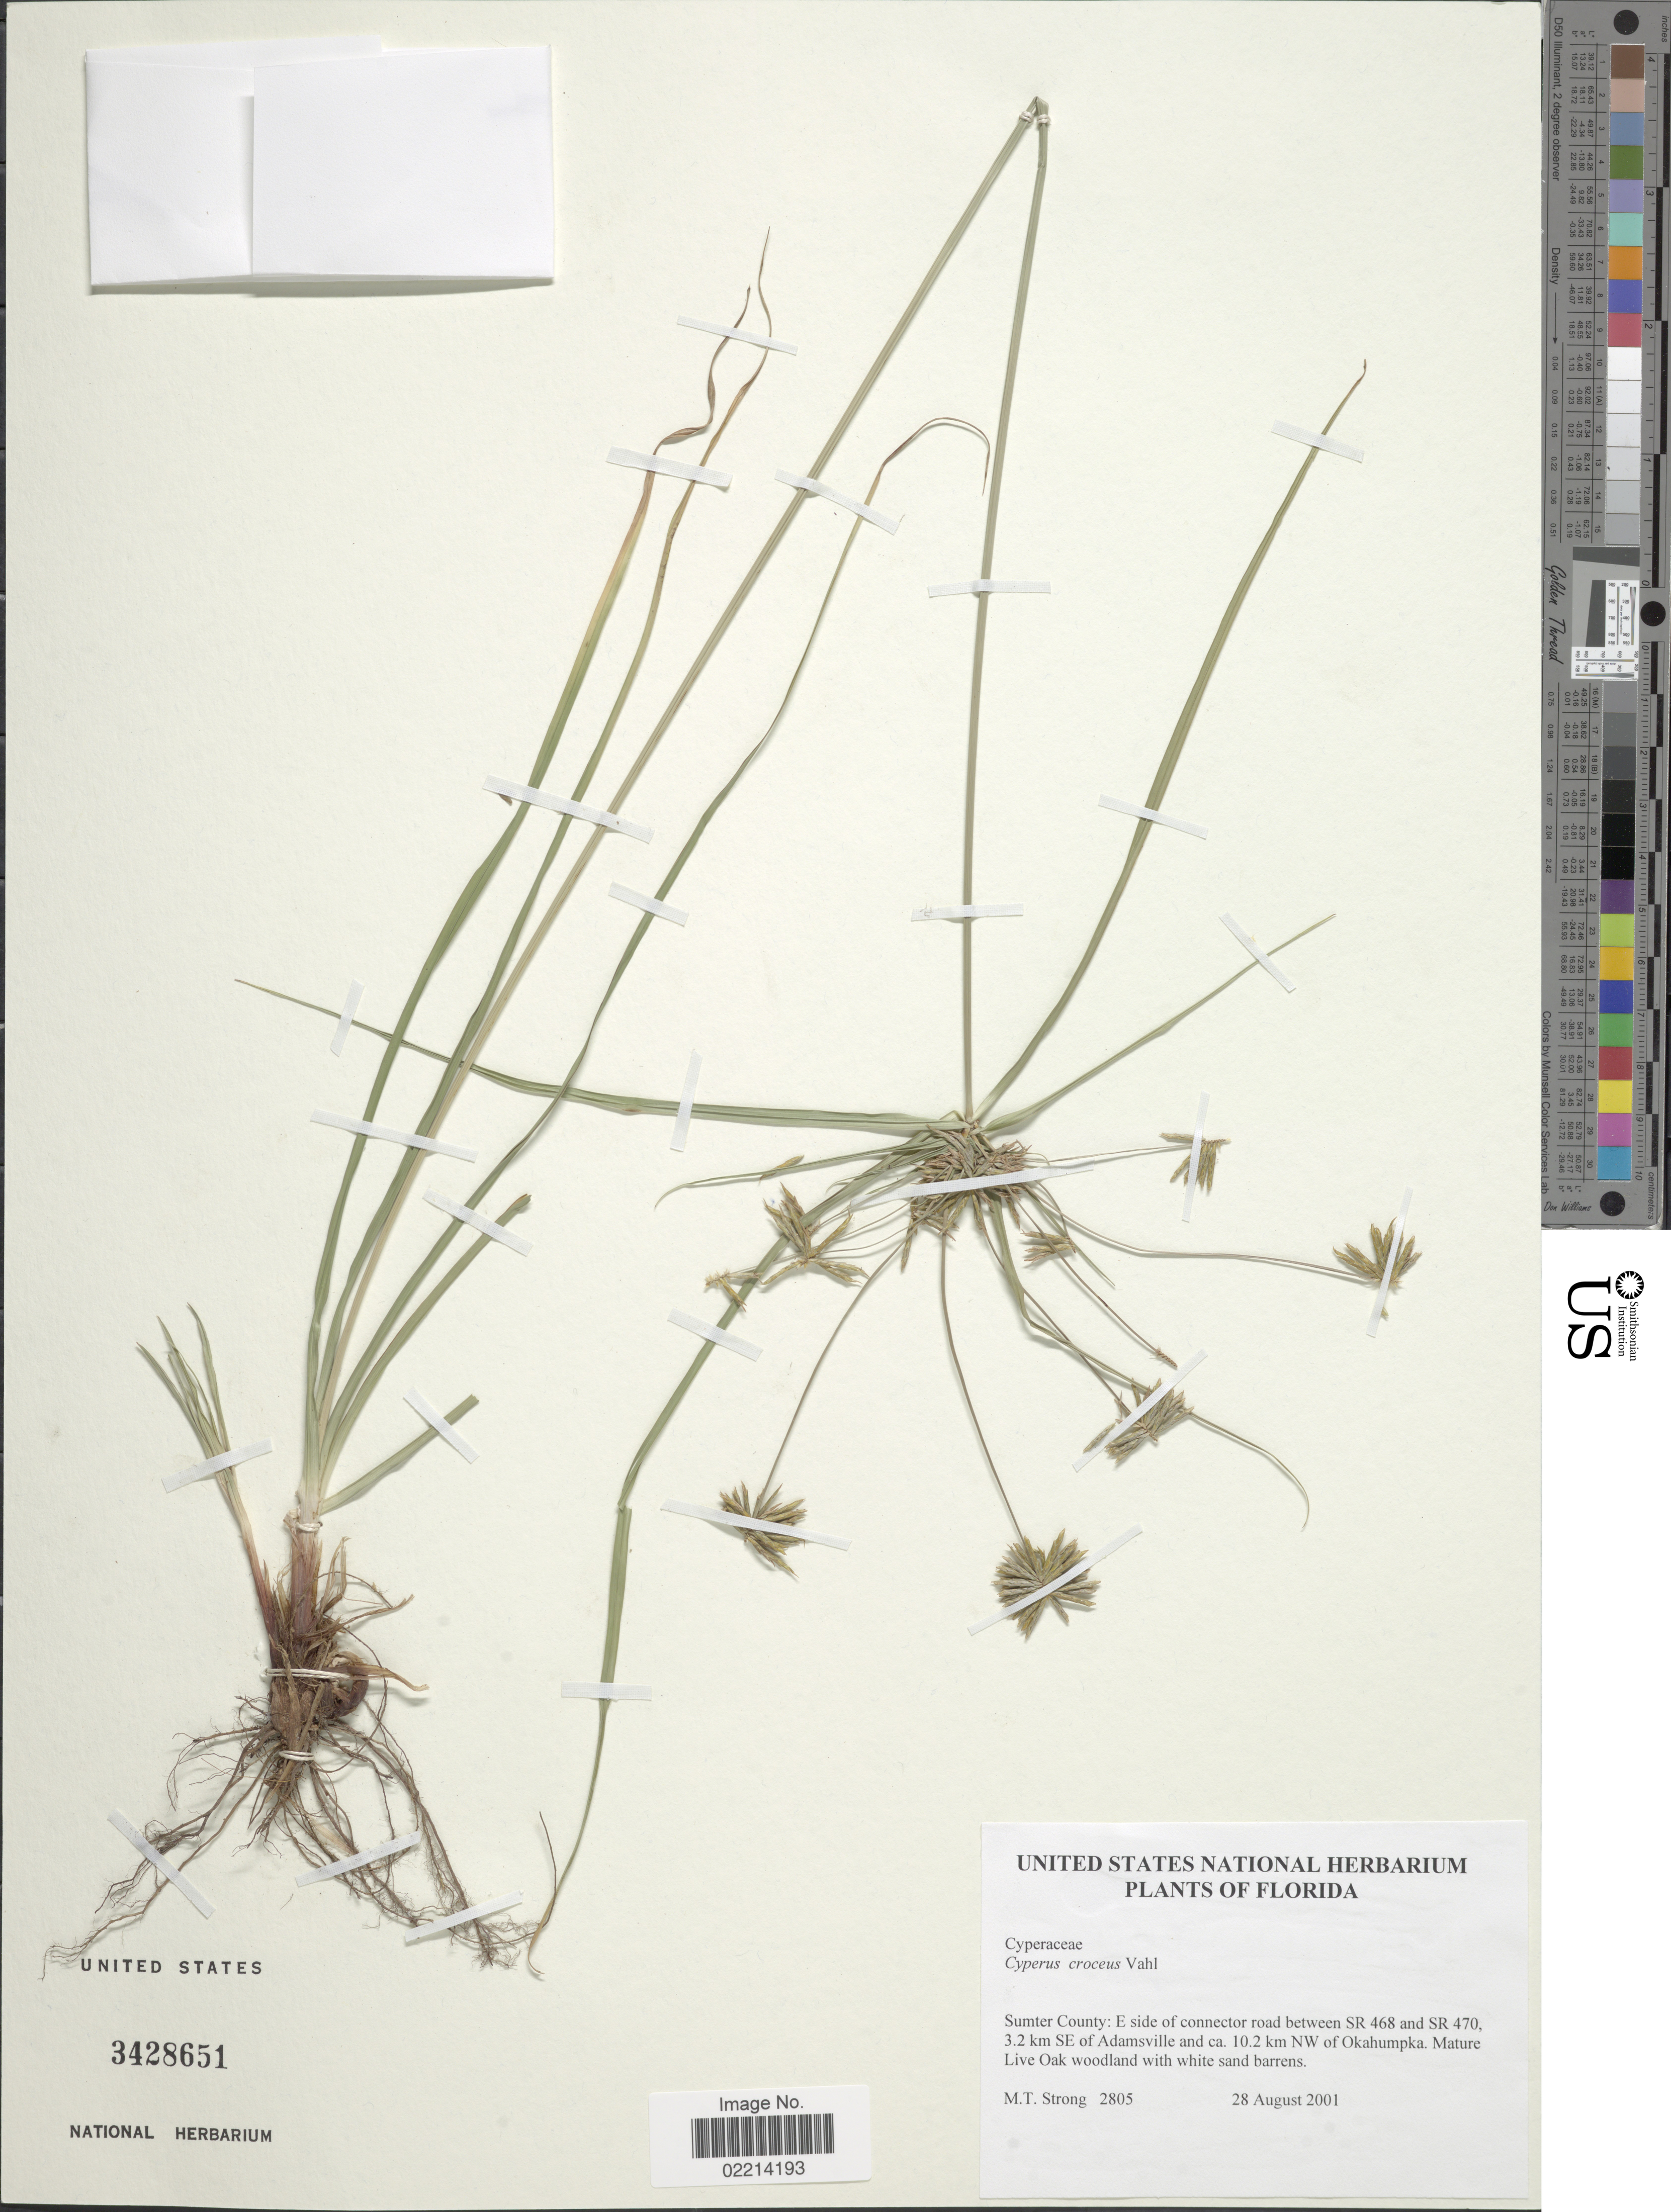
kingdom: Plantae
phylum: Tracheophyta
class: Liliopsida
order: Poales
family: Cyperaceae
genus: Cyperus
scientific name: Cyperus croceus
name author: Vahl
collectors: M. T. Strong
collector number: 2805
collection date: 2001-08-28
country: United States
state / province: Florida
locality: Sumter County: E side of connector road between SR 468 and SR 470, 3.2 km SE of Adamsville and ca. 10.2 km NW of Okahumpka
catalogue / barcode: US 3428651